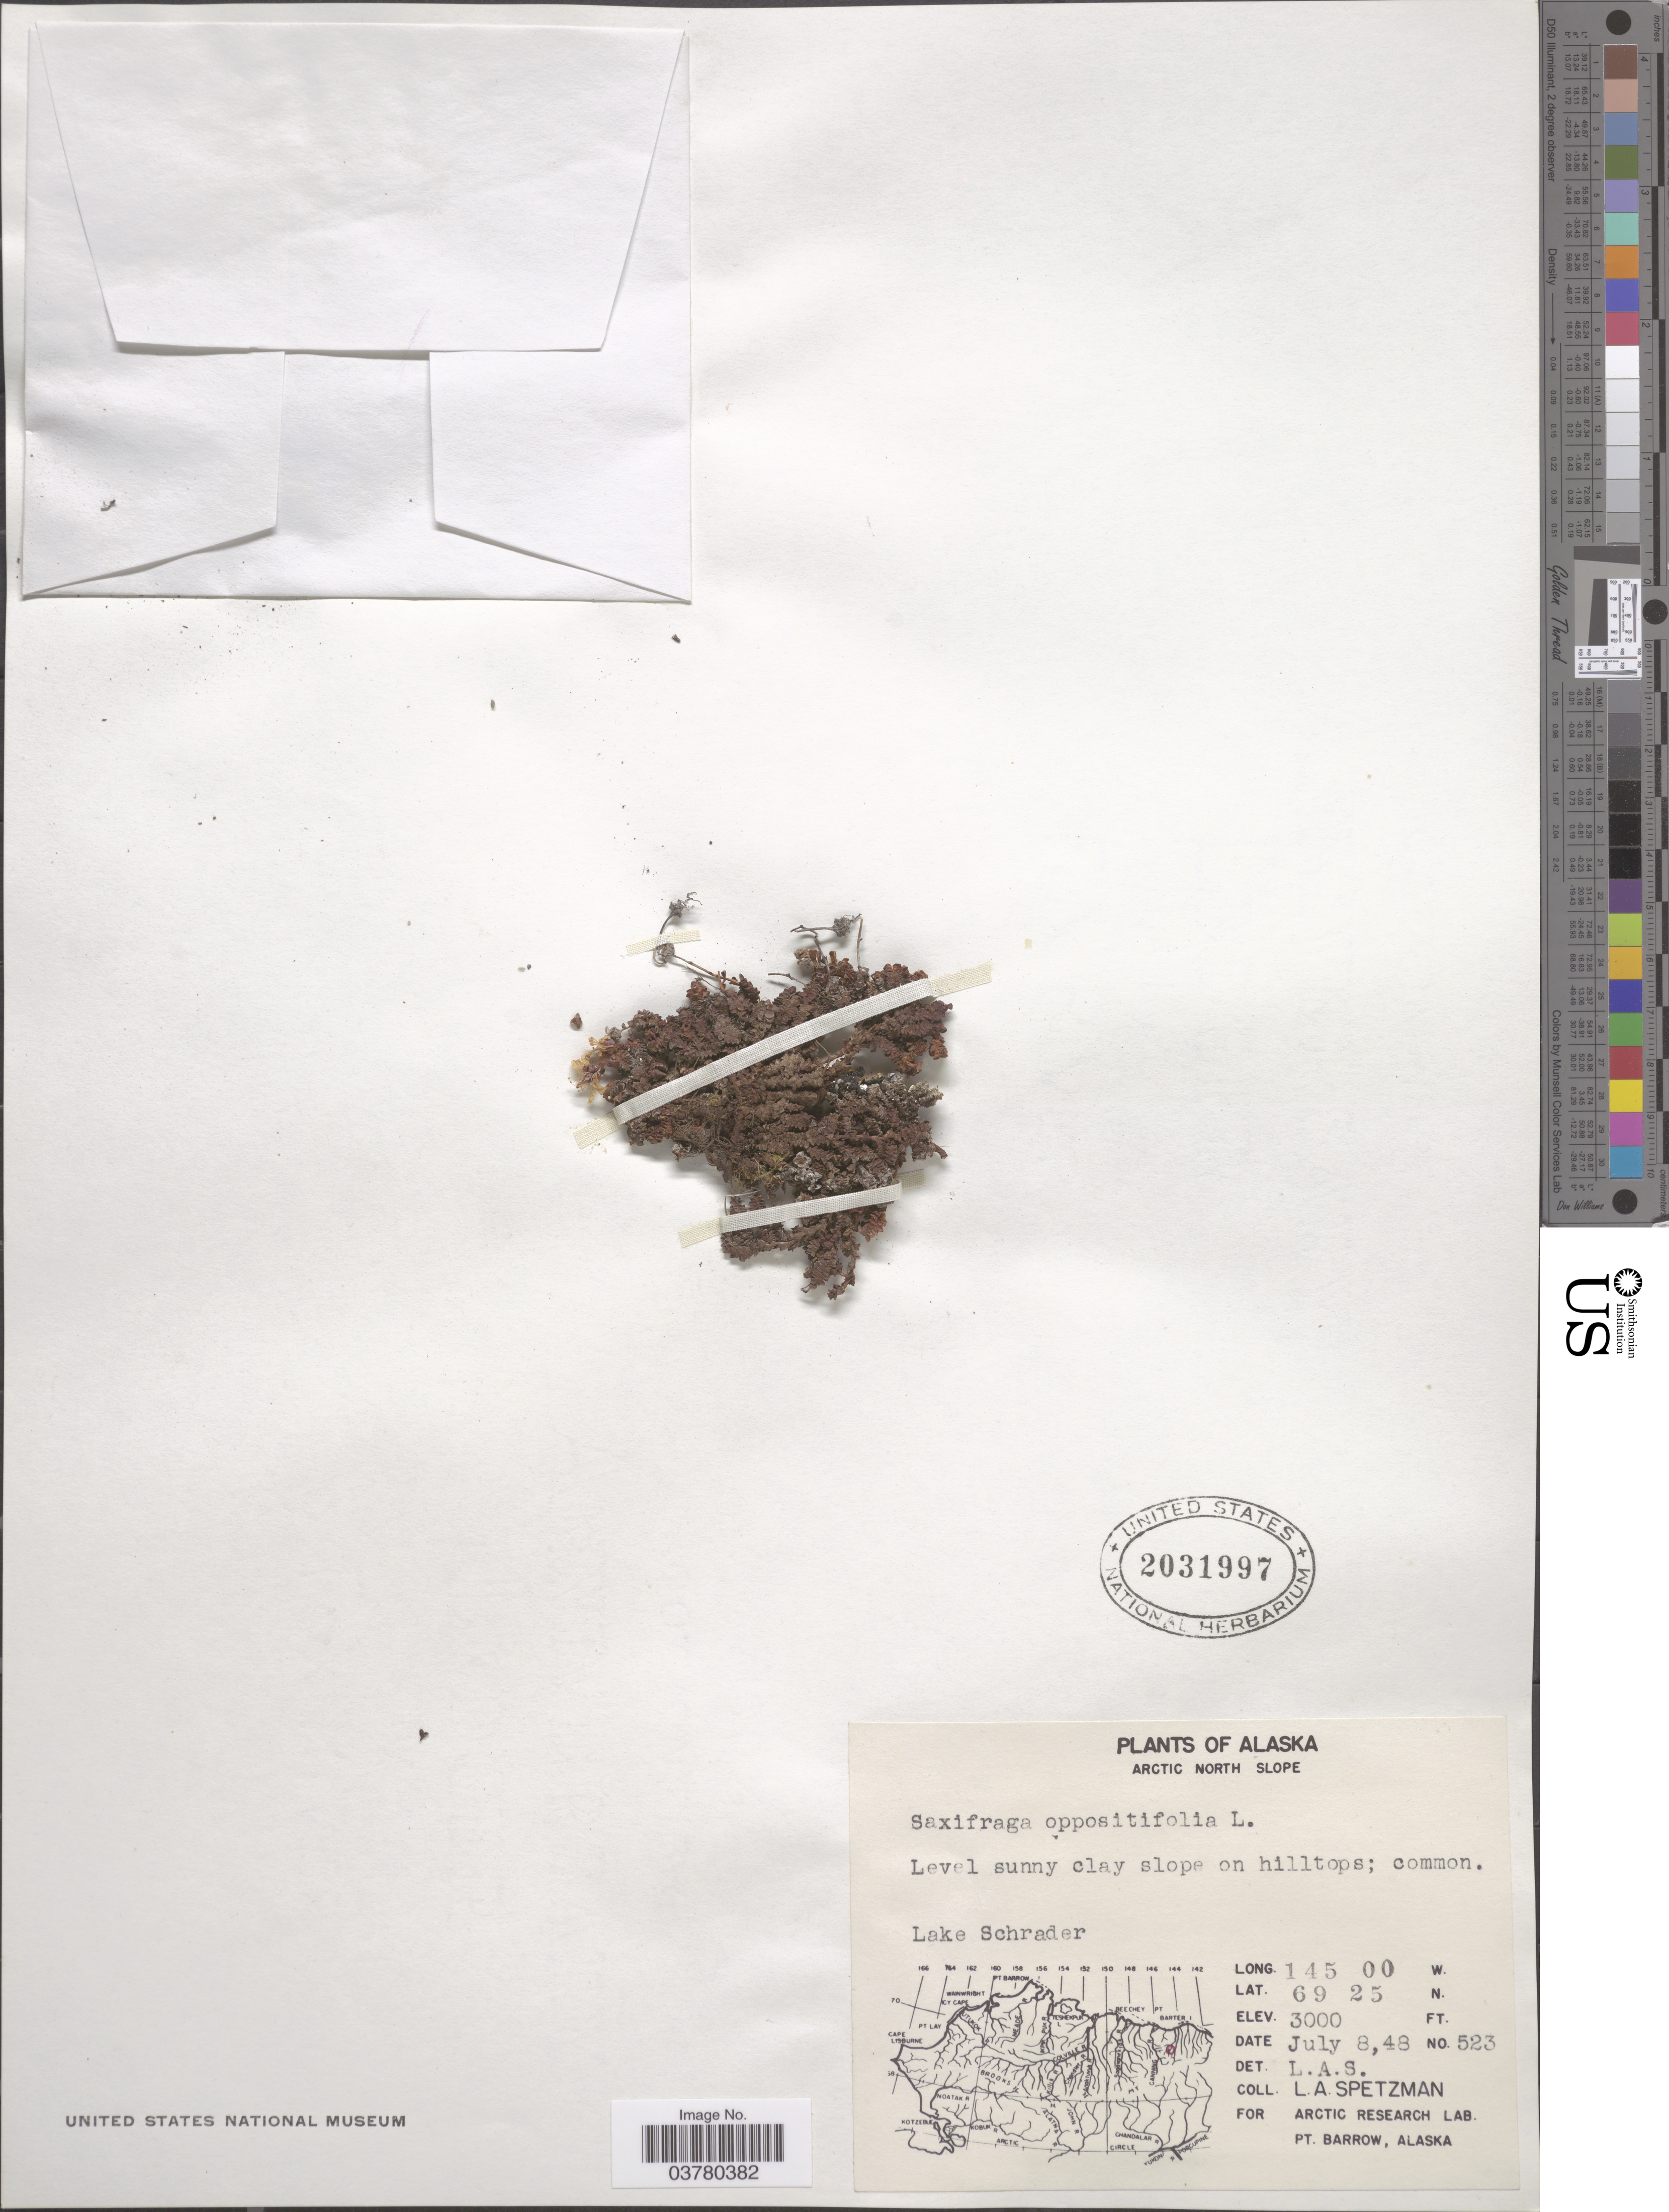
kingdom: Plantae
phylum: Tracheophyta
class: Magnoliopsida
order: Saxifragales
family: Saxifragaceae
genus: Saxifraga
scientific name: Saxifraga oppositifolia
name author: L.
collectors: L. Spetzman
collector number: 523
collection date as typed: Transcribed d/m/y: 8/7/48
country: United States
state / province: Alaska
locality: Arctic North Slope. Lake Schrader.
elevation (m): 914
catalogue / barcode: US 2031997